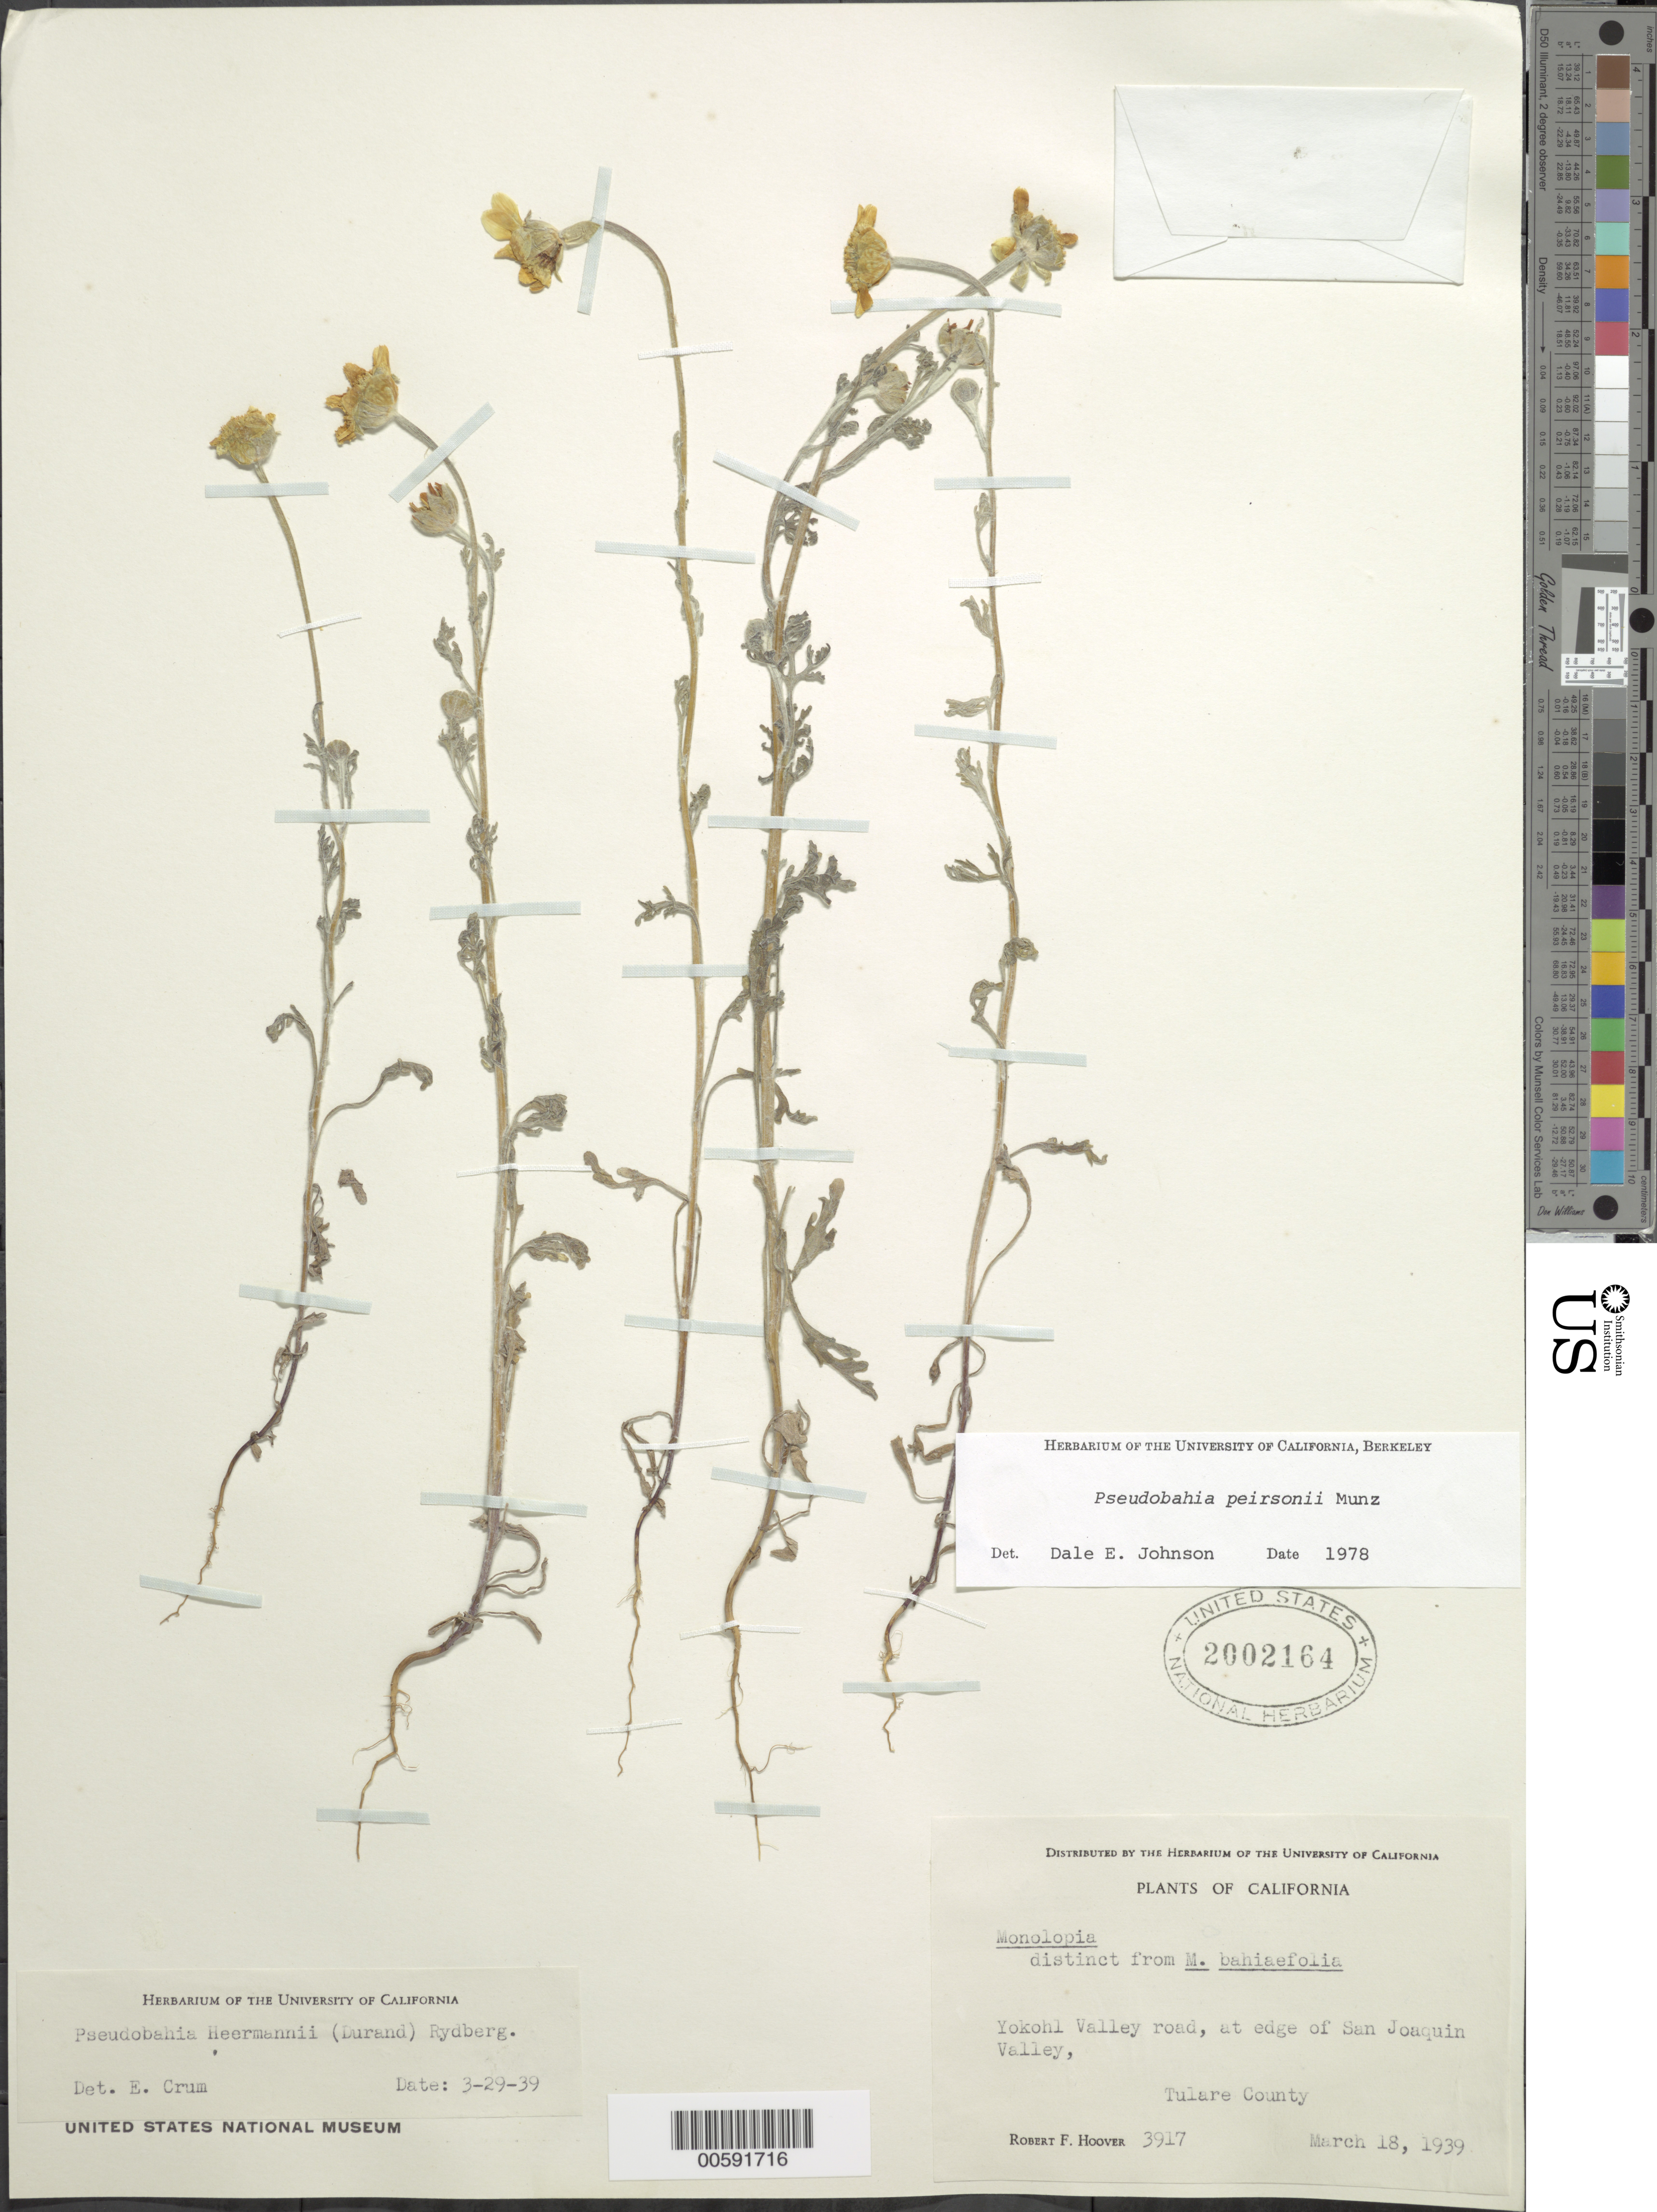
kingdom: Plantae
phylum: Tracheophyta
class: Magnoliopsida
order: Asterales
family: Asteraceae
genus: Pseudobahia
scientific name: Pseudobahia peirsonii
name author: Munz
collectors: R. F. Hoover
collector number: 3917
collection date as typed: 18 Mar 1939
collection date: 1939-03-18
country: United States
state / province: California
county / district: Tulare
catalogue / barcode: US 2002164